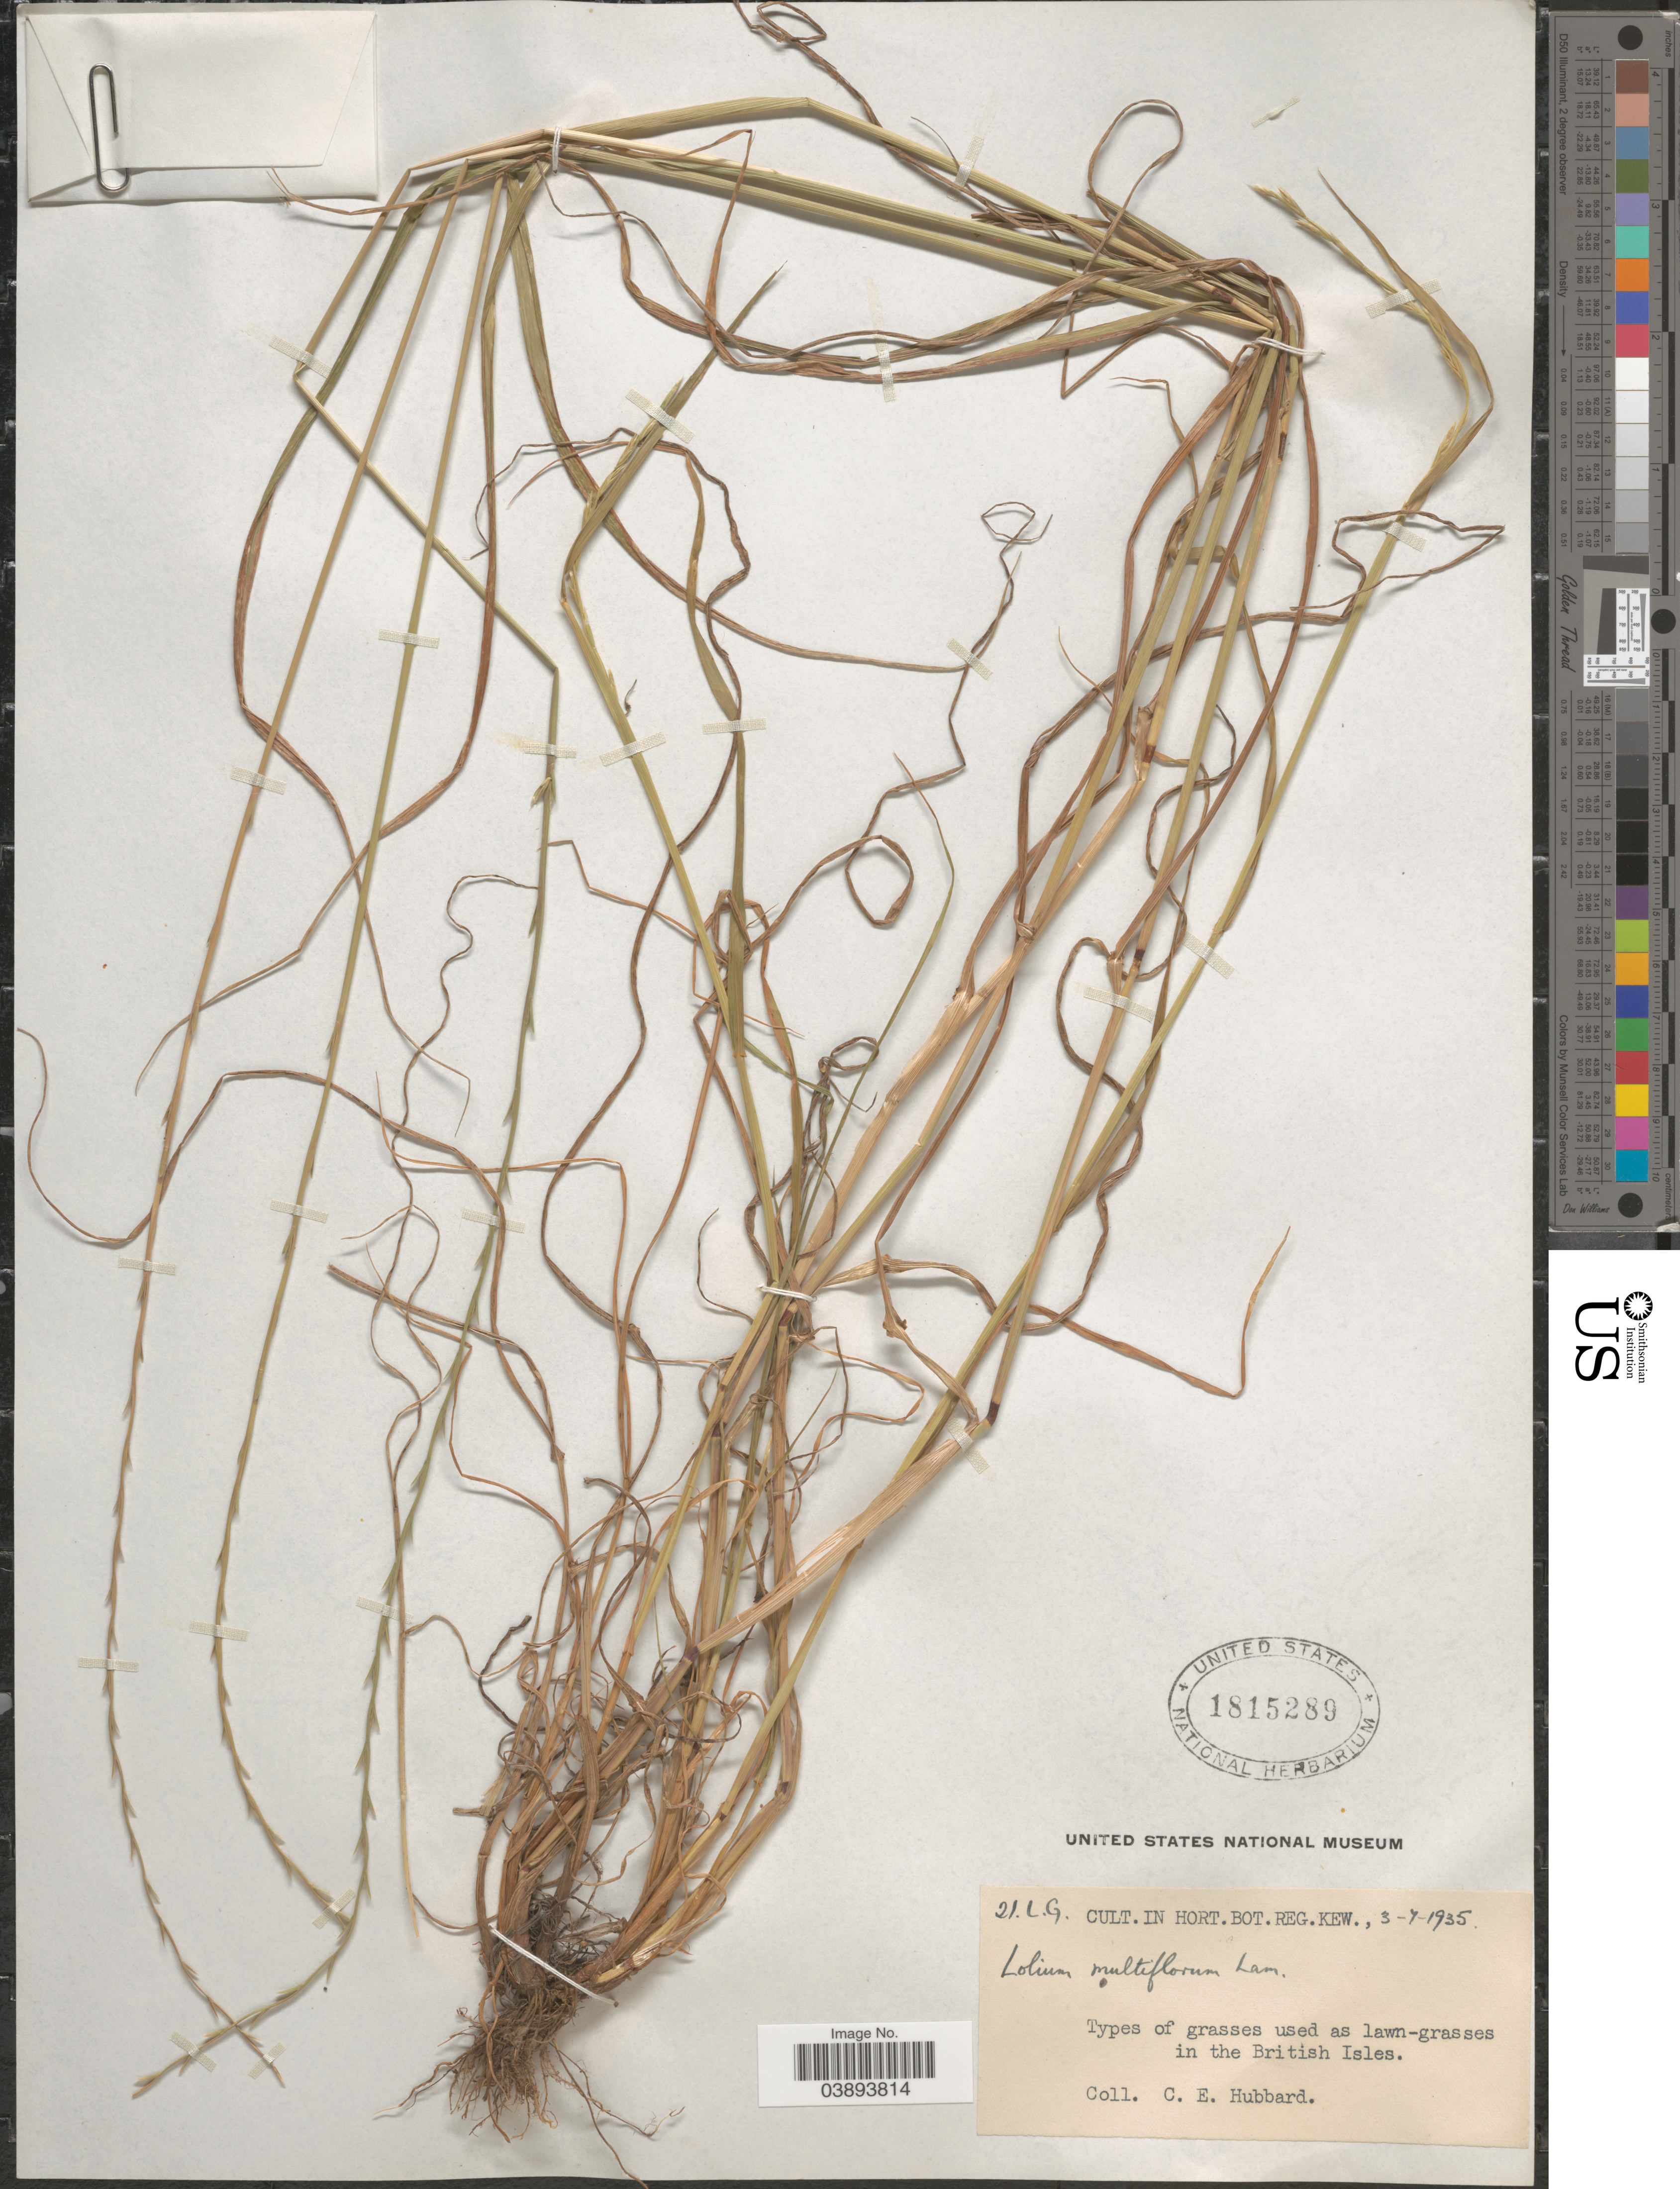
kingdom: Plantae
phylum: Tracheophyta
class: Liliopsida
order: Poales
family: Poaceae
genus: Lolium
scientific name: Lolium multiflorum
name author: Lam.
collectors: C. E. Hubbard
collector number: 21LG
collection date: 1935-07-03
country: United Kingdom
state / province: England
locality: In Hort. Bot. Reg. Kew. I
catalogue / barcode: US 1815289